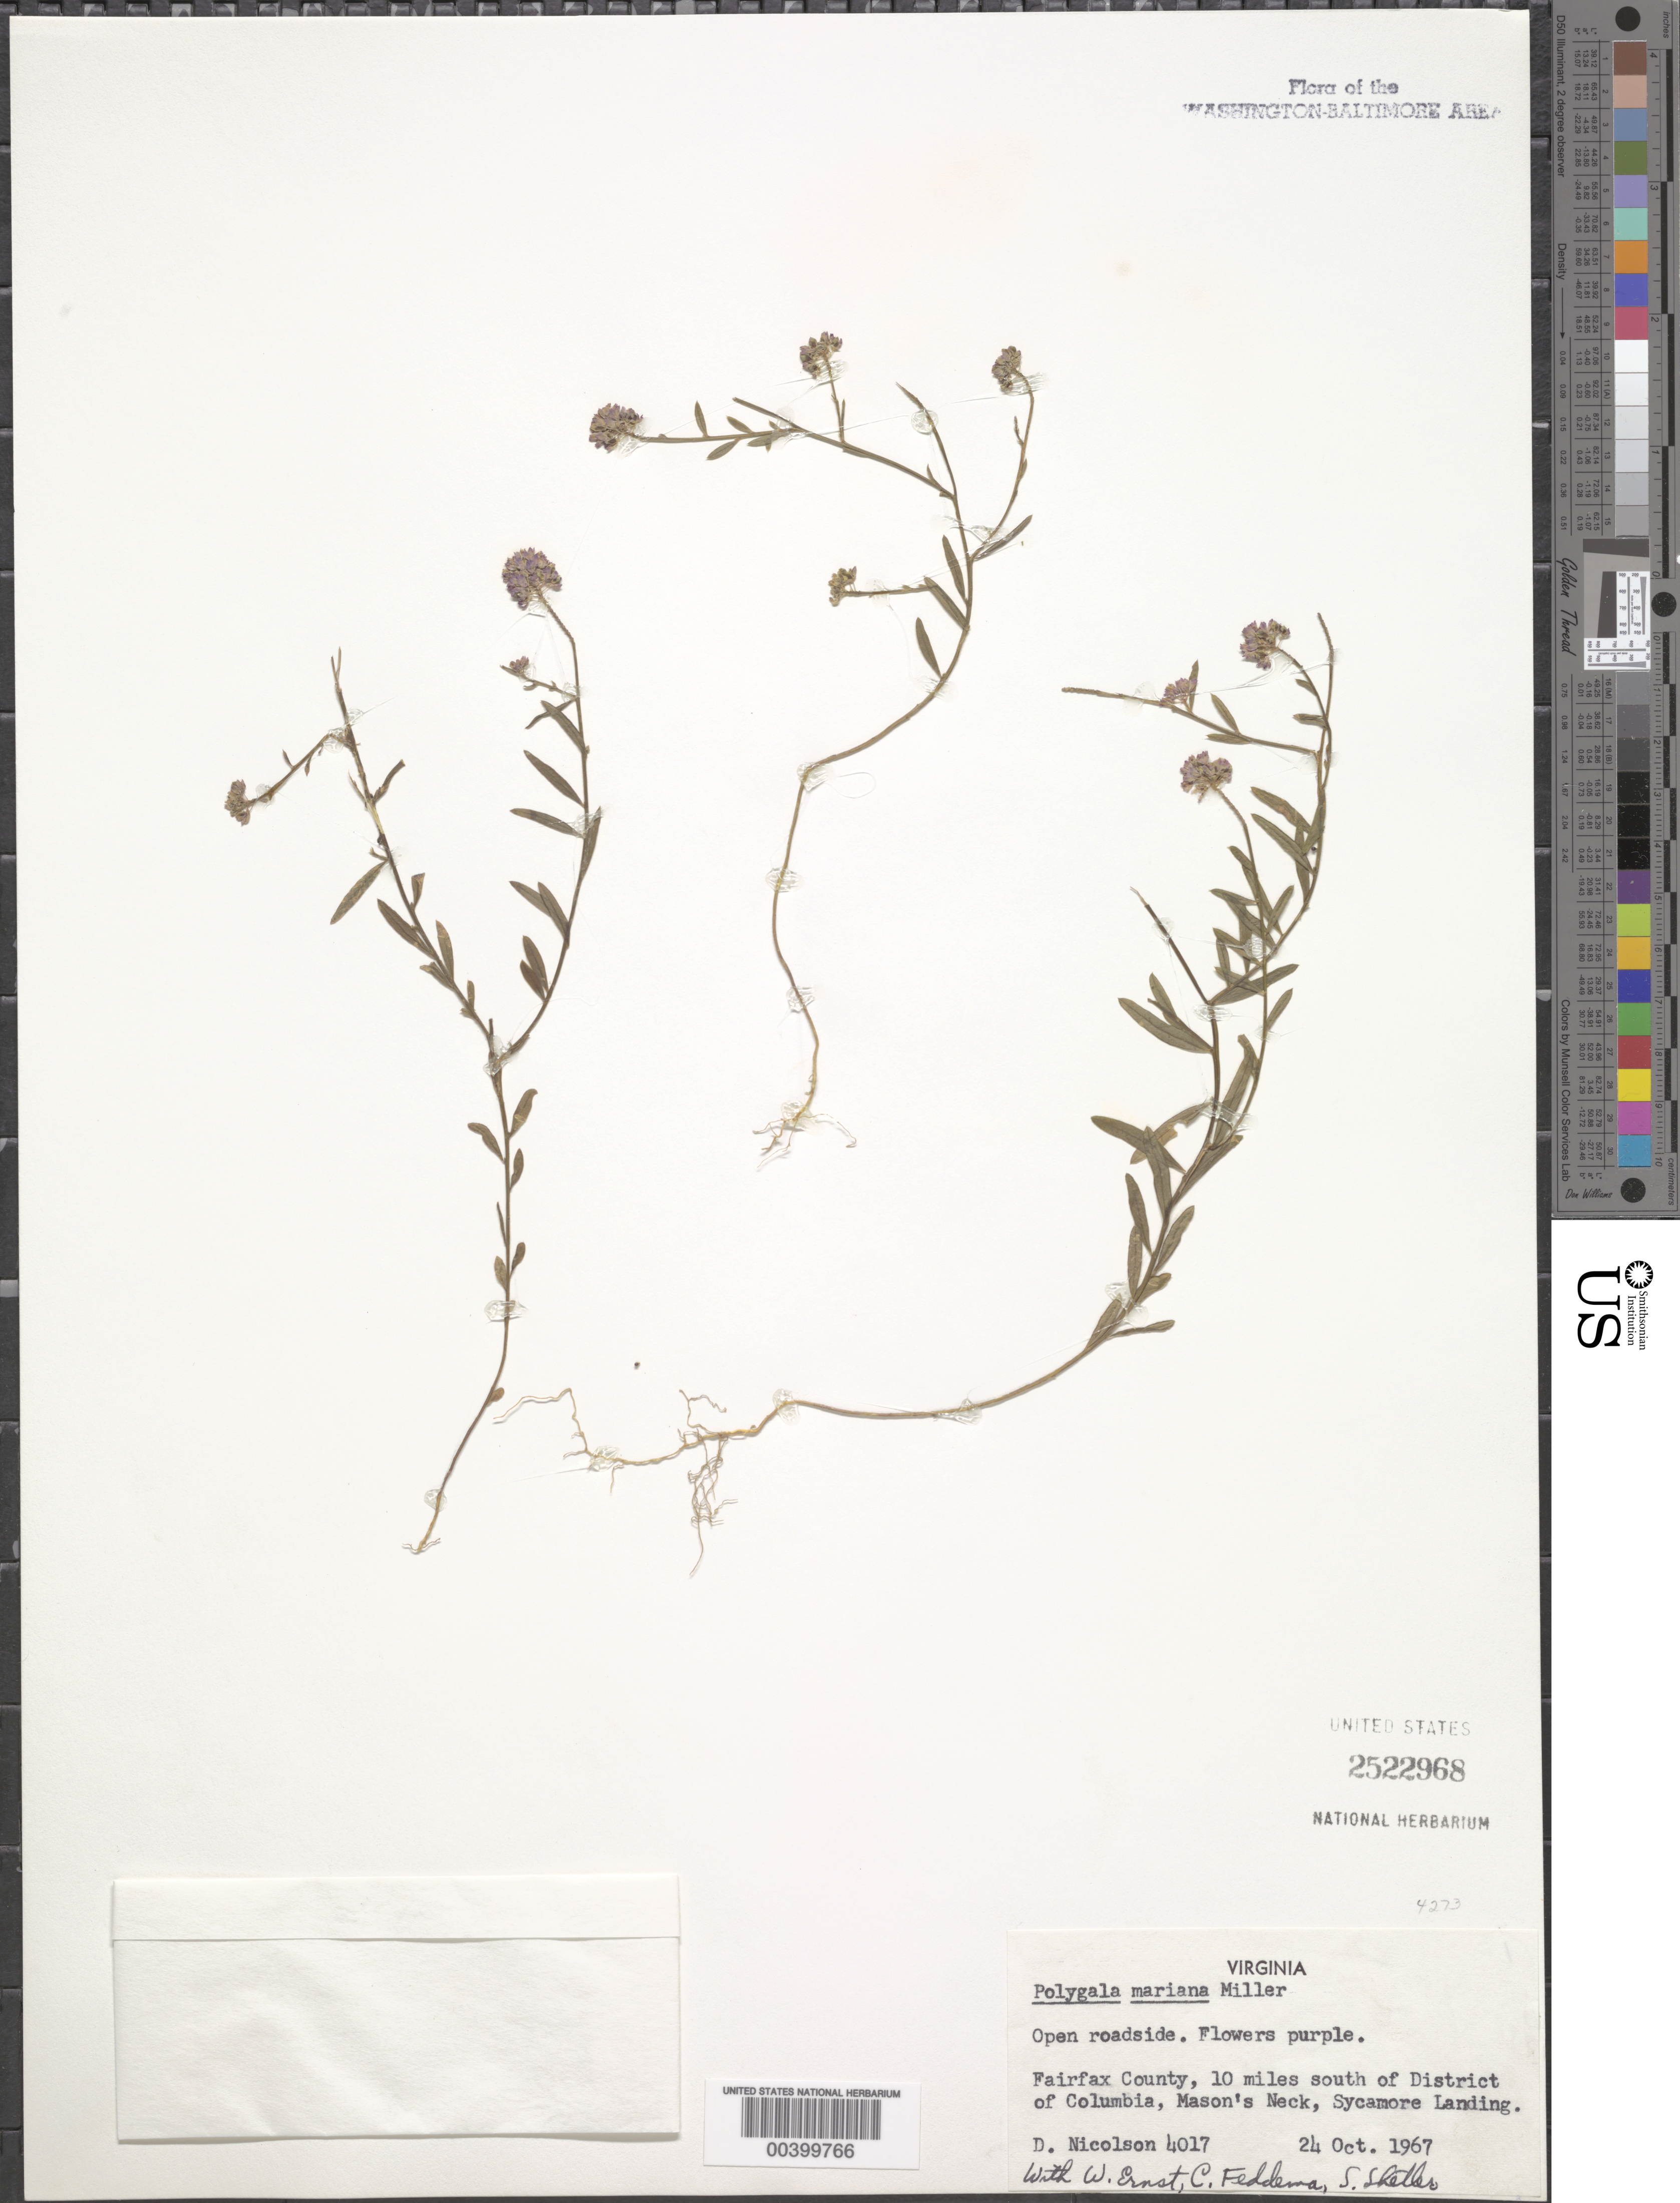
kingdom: Plantae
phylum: Tracheophyta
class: Magnoliopsida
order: Fabales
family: Polygalaceae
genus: Polygala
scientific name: Polygala mariana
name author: Mill.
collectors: D. H. Nicolson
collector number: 4017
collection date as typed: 24 Oct 1967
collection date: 1967-10-24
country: United States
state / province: Virginia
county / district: Fairfax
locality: Masons Neck, Sycamore Landing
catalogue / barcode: US 2522968